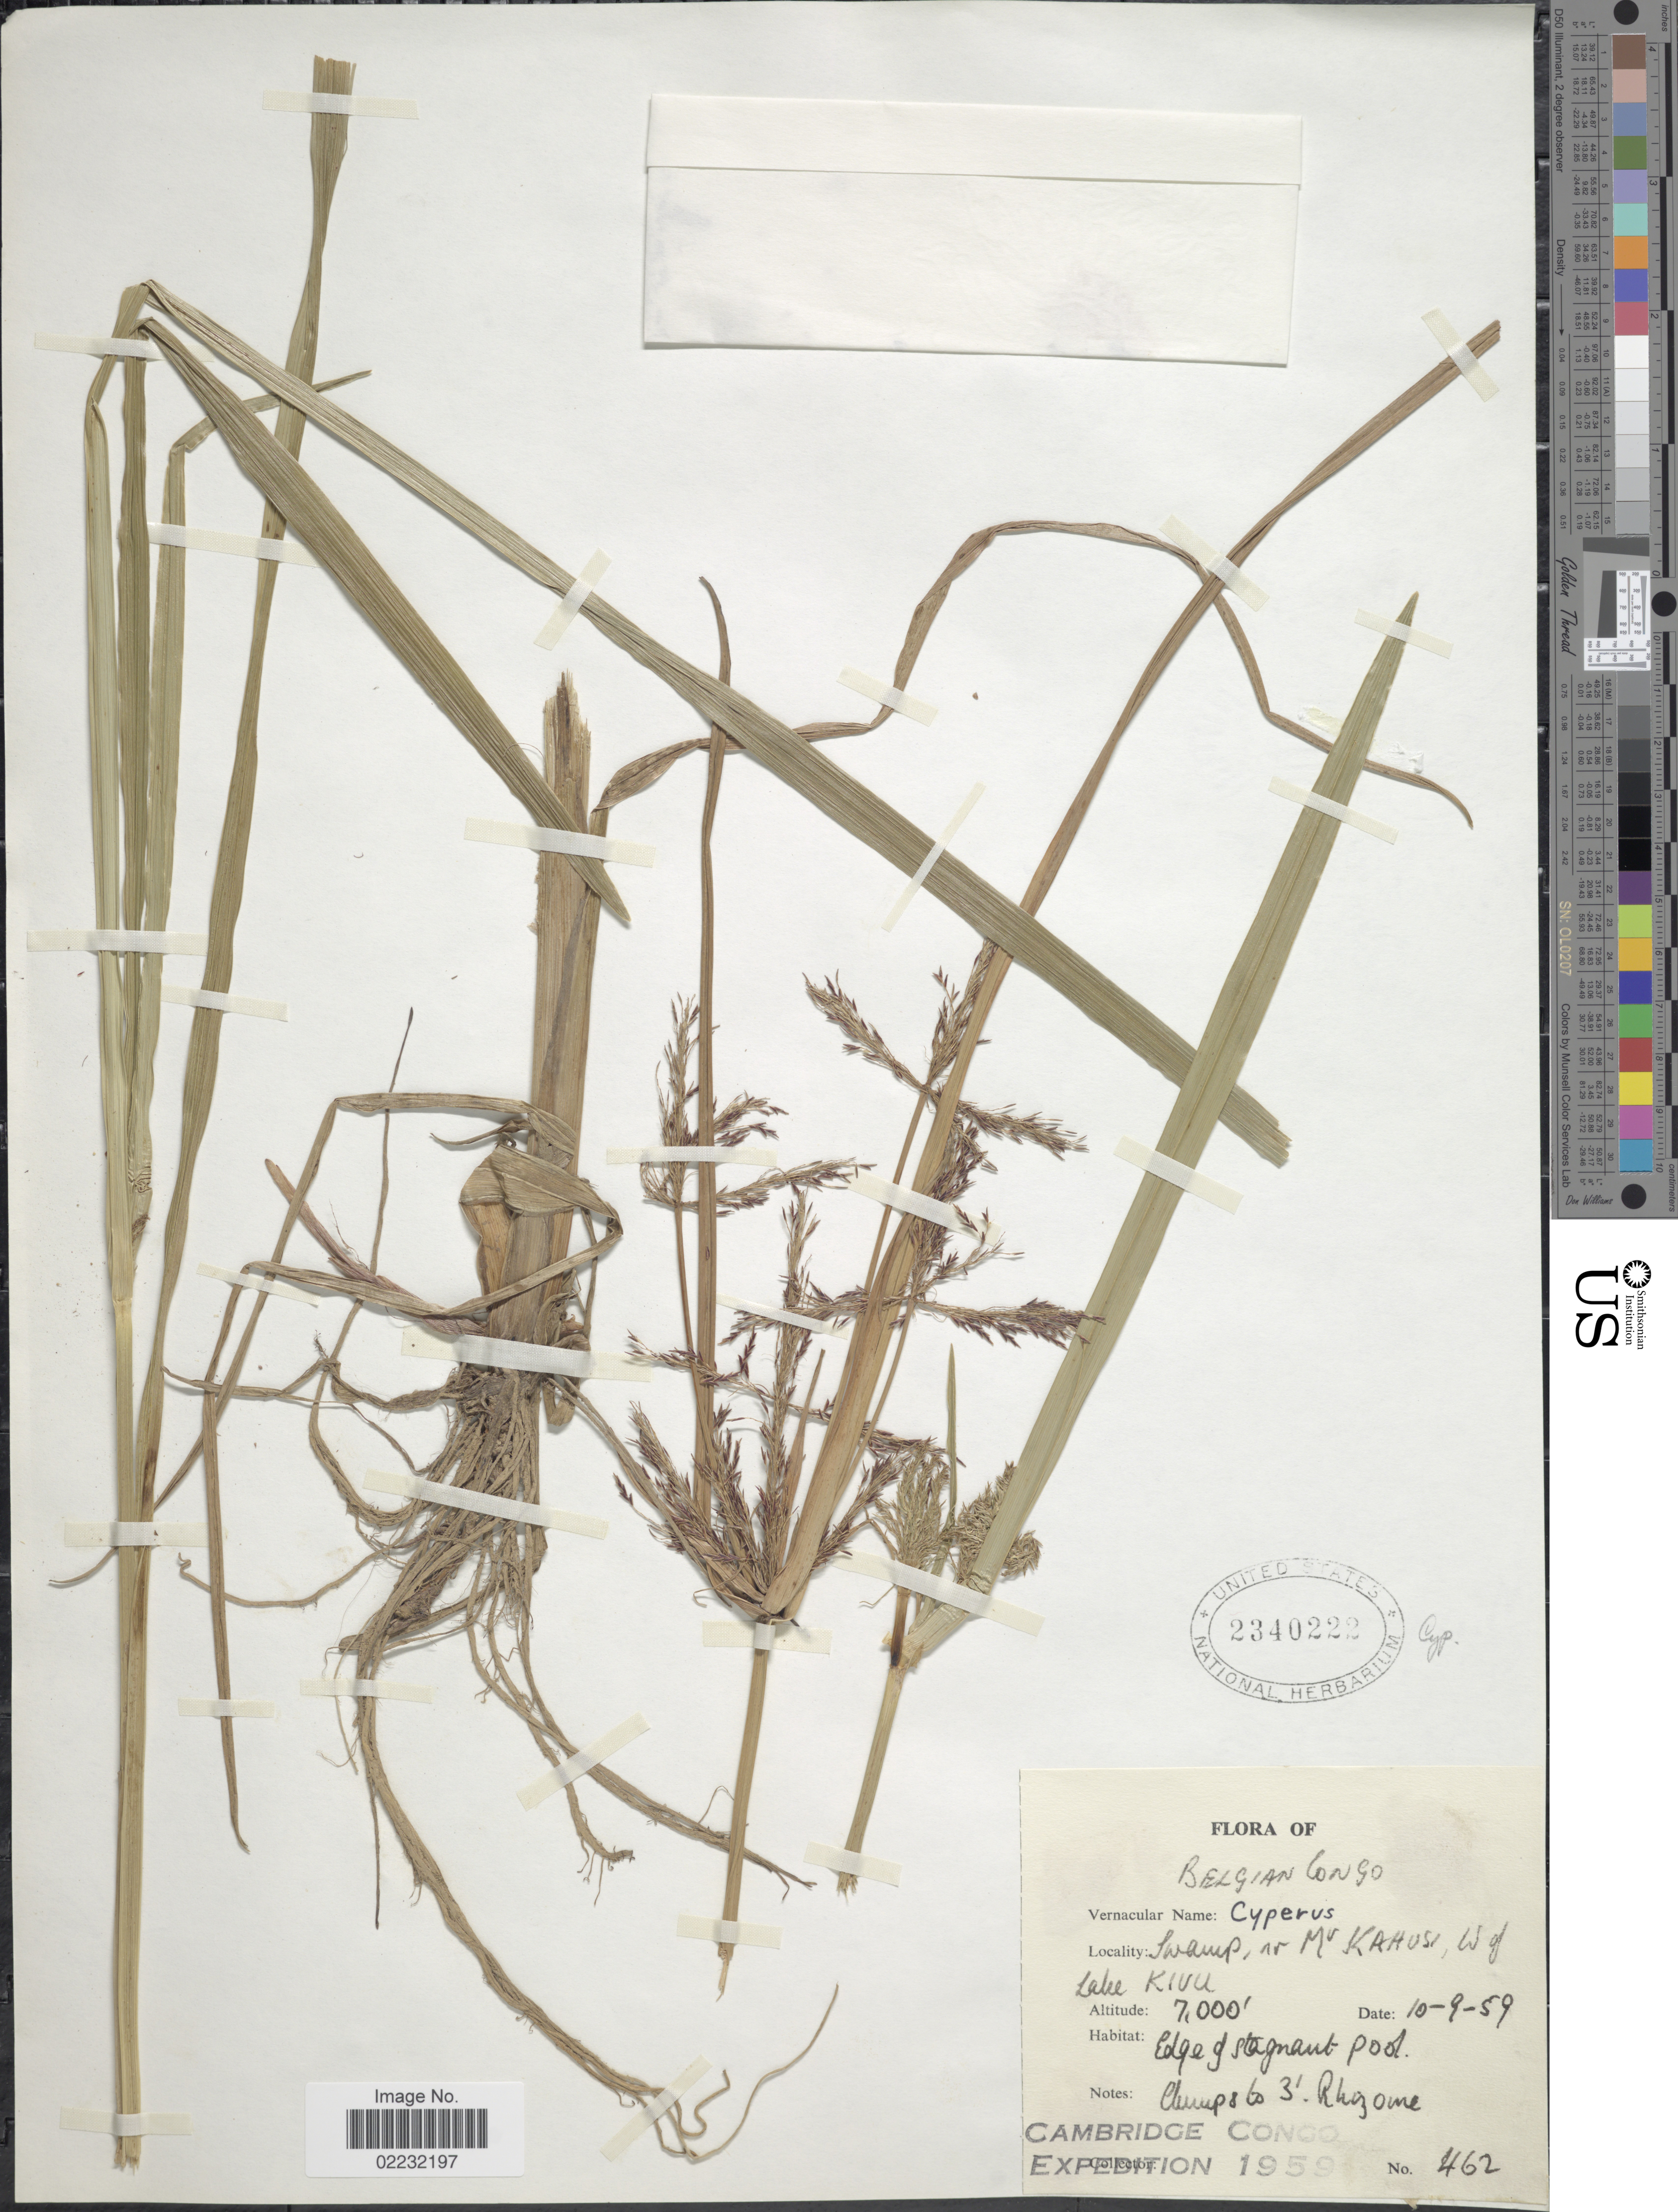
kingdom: Plantae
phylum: Tracheophyta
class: Liliopsida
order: Poales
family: Cyperaceae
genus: Cyperus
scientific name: Cyperus aterrimus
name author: Hochst. ex Steud.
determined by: Strong, Mark T., (BOT), Smithsonian Institution - National Museum of Natural History (UNITED STATES)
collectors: Cambridge Congo Expedition 1959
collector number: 462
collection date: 1959-09-10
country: Congo, Democratic Republic of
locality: Belgian Congo, swamp, nr Mt Kahusi, W of Lake Kivu, edge stagnant pool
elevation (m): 2134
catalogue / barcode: US 2340222